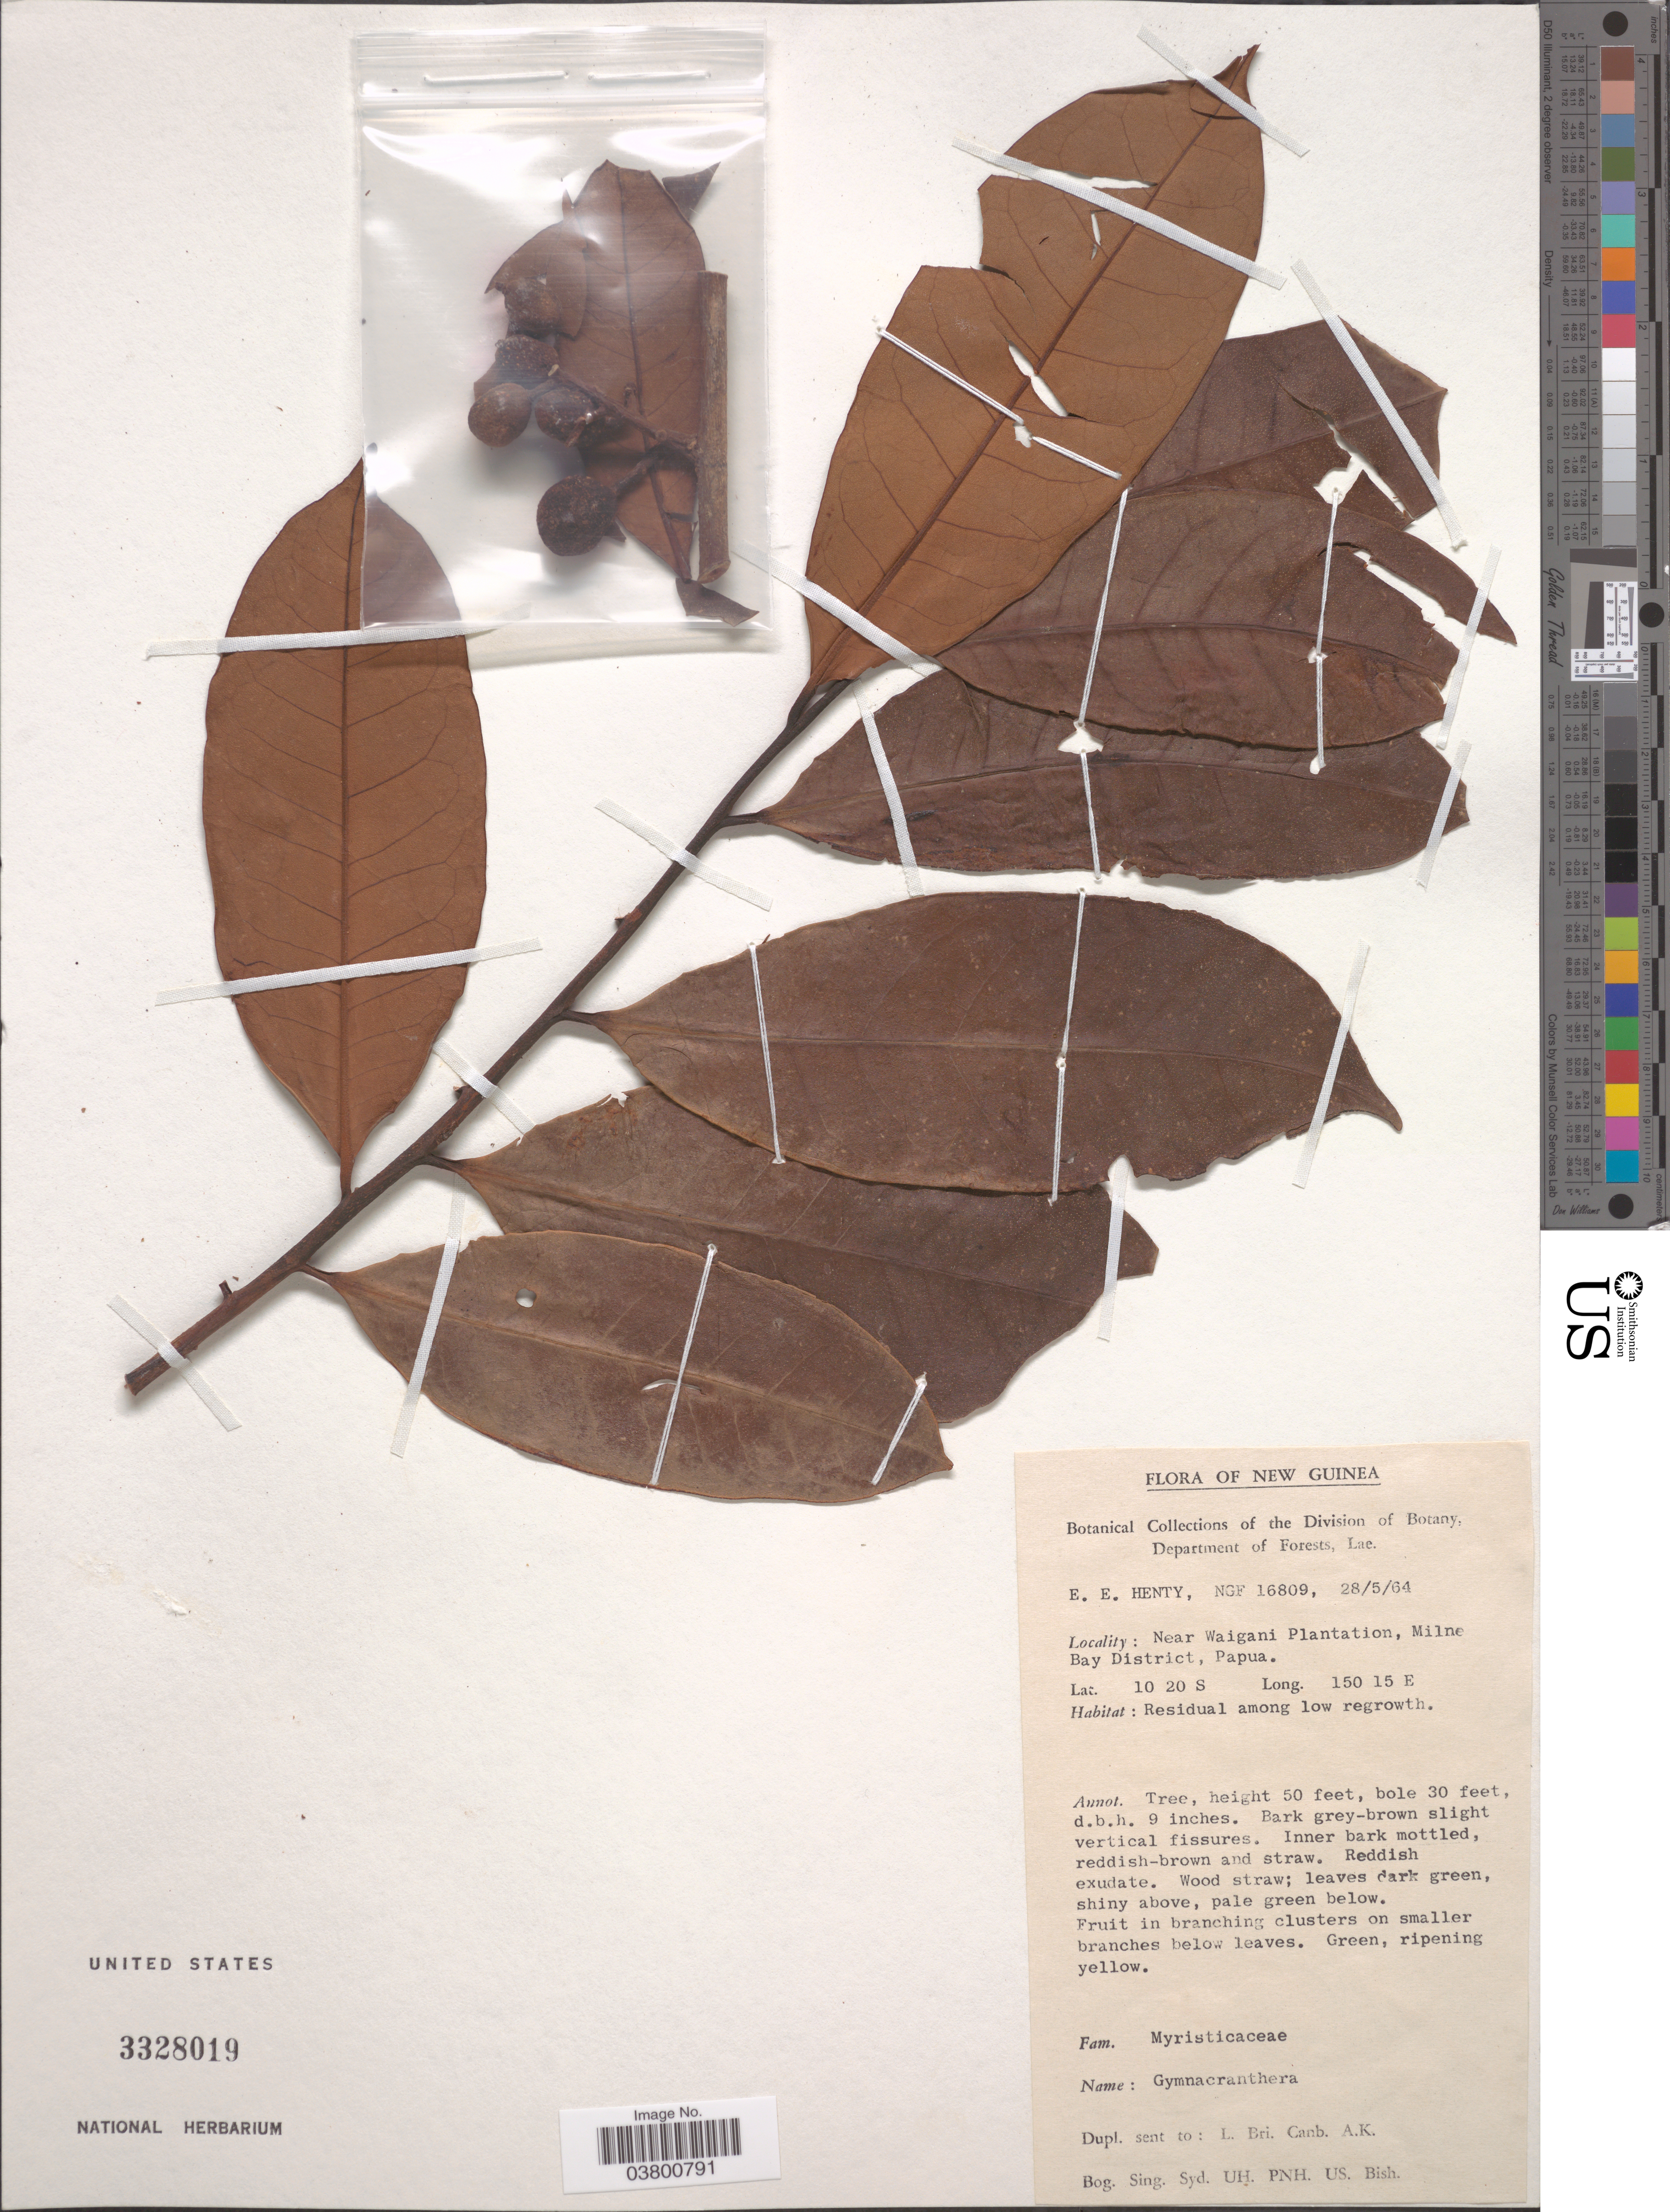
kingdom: Plantae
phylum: Tracheophyta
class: Magnoliopsida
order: Magnoliales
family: Myristicaceae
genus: Gymnacranthera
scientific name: Gymnacranthera sp.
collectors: E. Henty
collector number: NGF 16809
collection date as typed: Transcribed d/m/y: 28/5/64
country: Papua New Guinea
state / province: Milne Bay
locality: New Guinea. Near Waigani Plantation, Milne Bay District, Papua.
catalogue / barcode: US 3328019